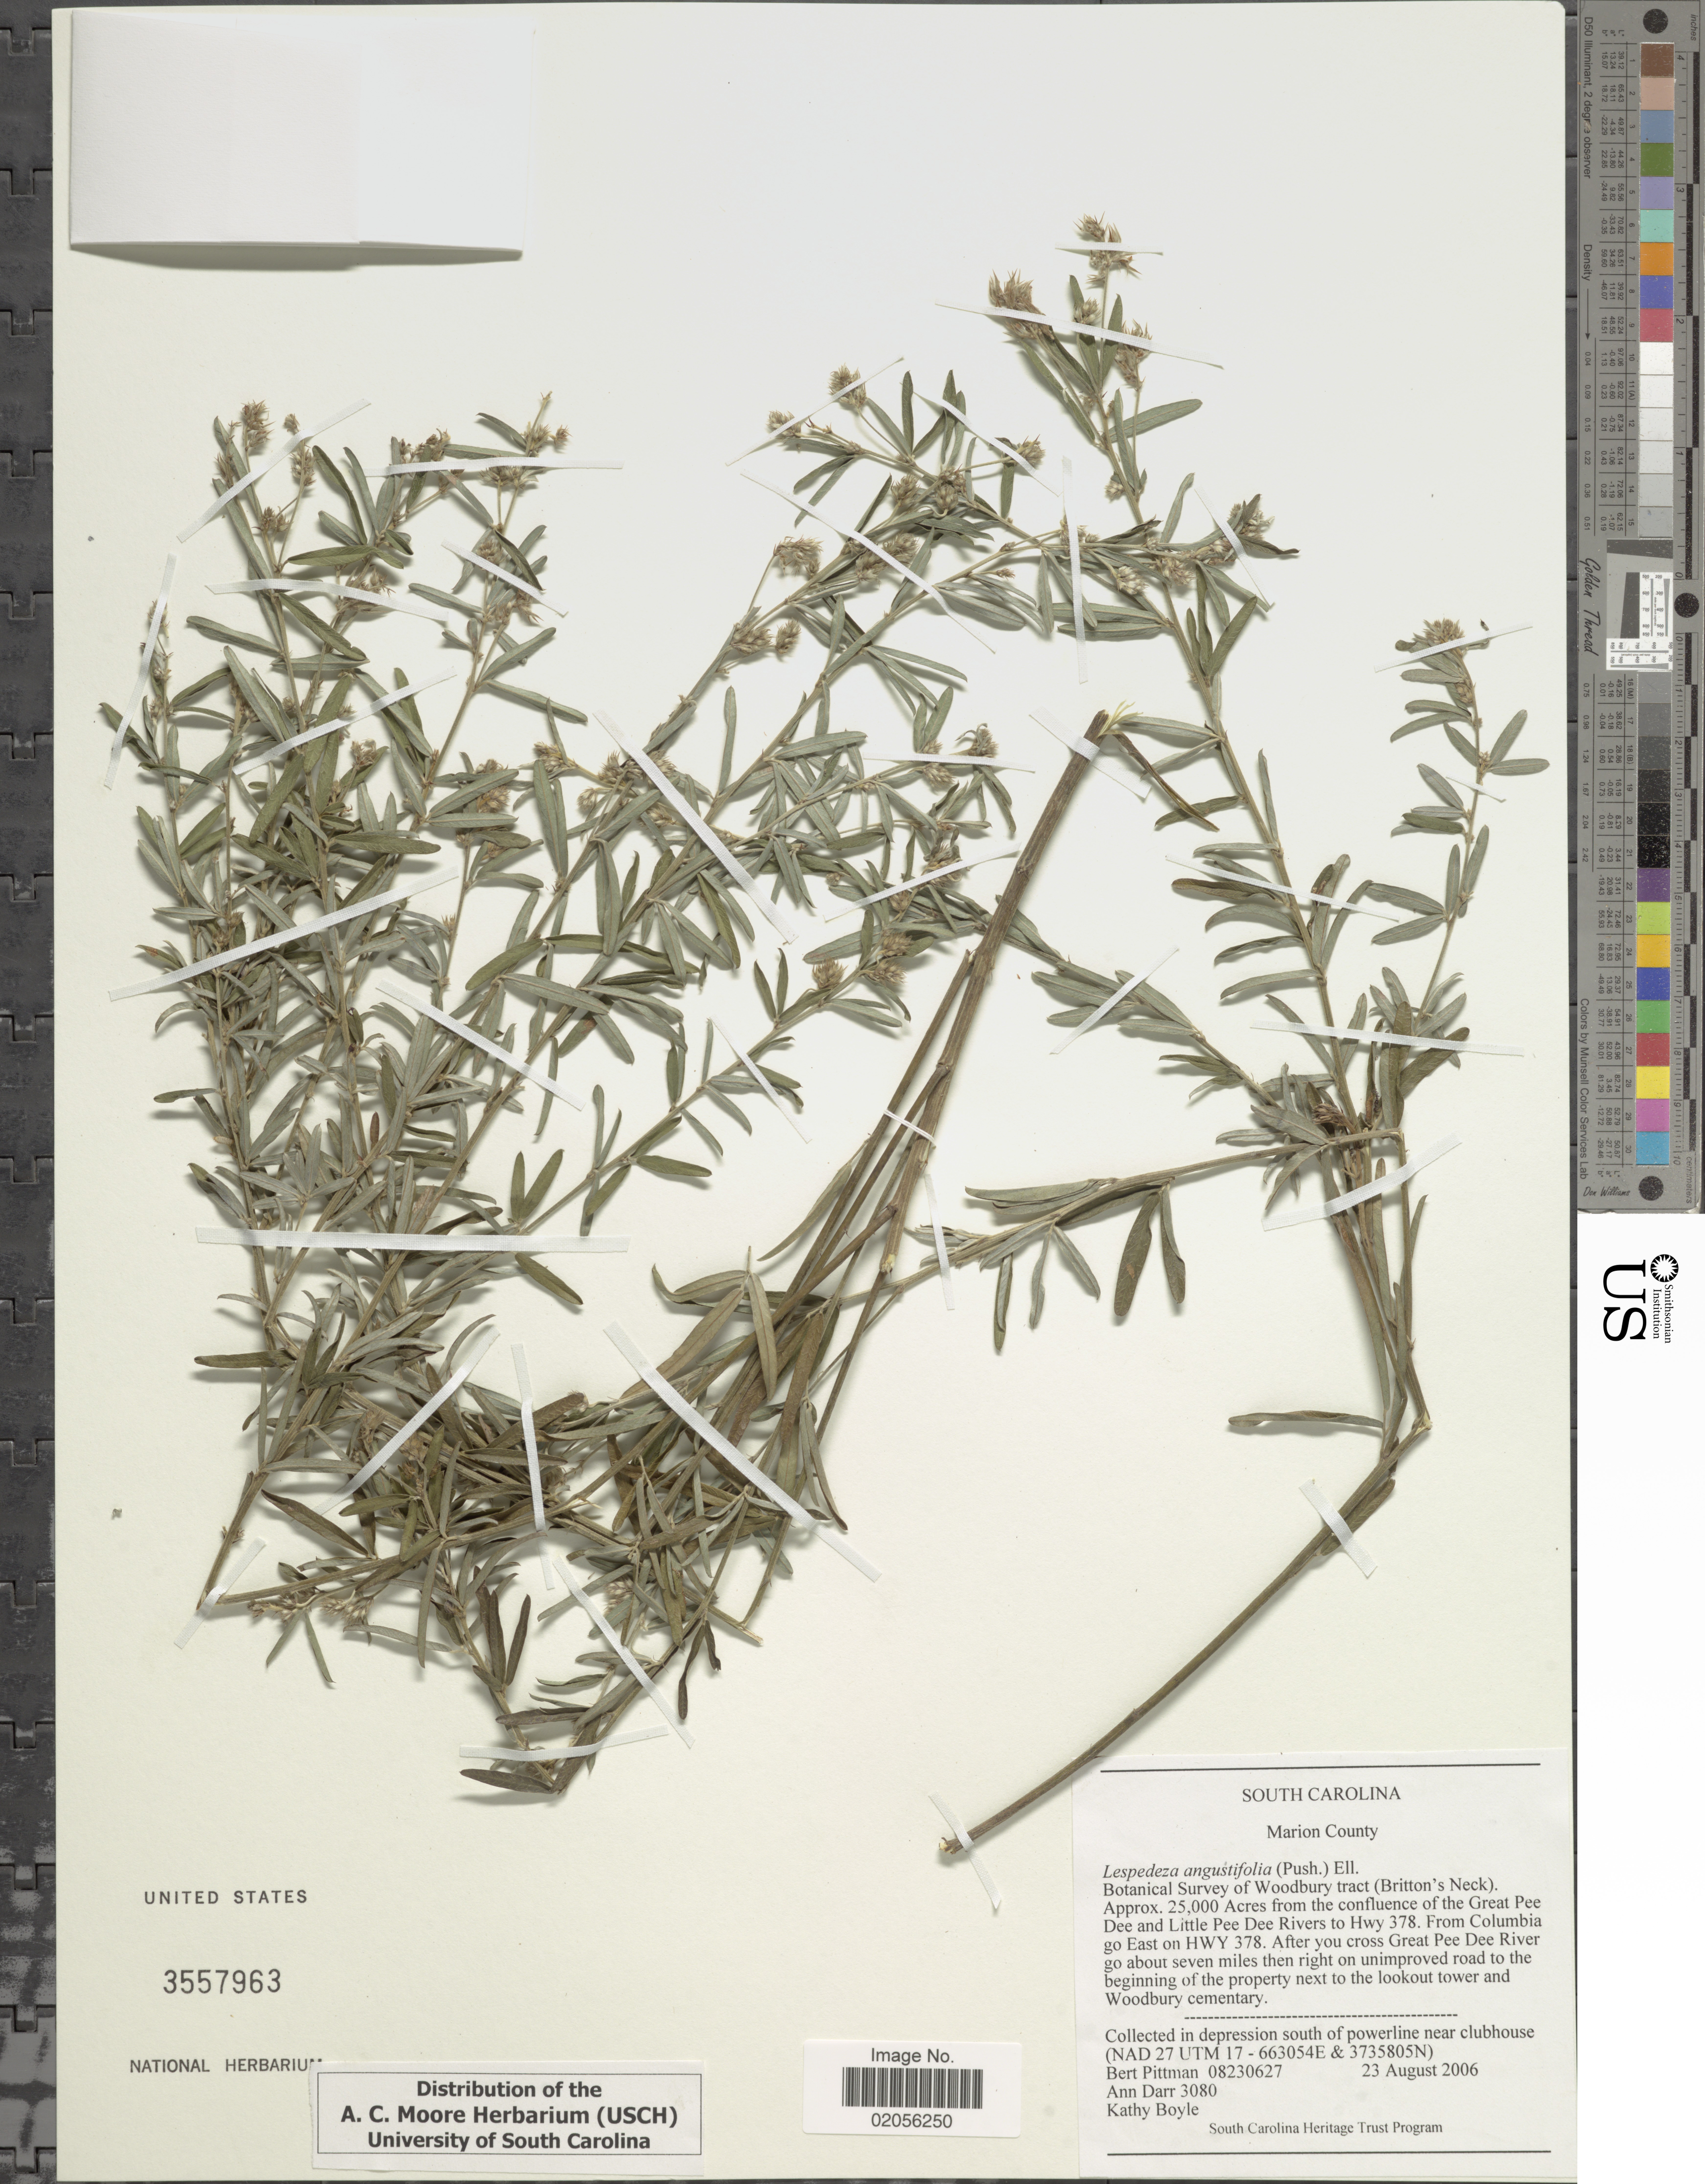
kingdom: Plantae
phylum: Tracheophyta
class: Magnoliopsida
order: Fabales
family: Fabaceae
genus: Lespedeza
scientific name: Lespedeza angustifolia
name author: (Pursh) Elliott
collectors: B. Pittman, A. Darr & K. Boyle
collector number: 3080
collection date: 2006-08-23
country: United States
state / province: South Carolina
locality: Marion County. Woodbury tract (Britton's Neck). Approx. 25,000 Acres from the confluence of the Great Pee Dee and Little Pee Dee Rivers to Hwy 378. From Columbia go East on HWY 378. After you cross Great Pee Dee River go about seven miles then right on unimproved road to the beginning of the property next to the lookout tower and Woodbury cemetery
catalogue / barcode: US 3557963